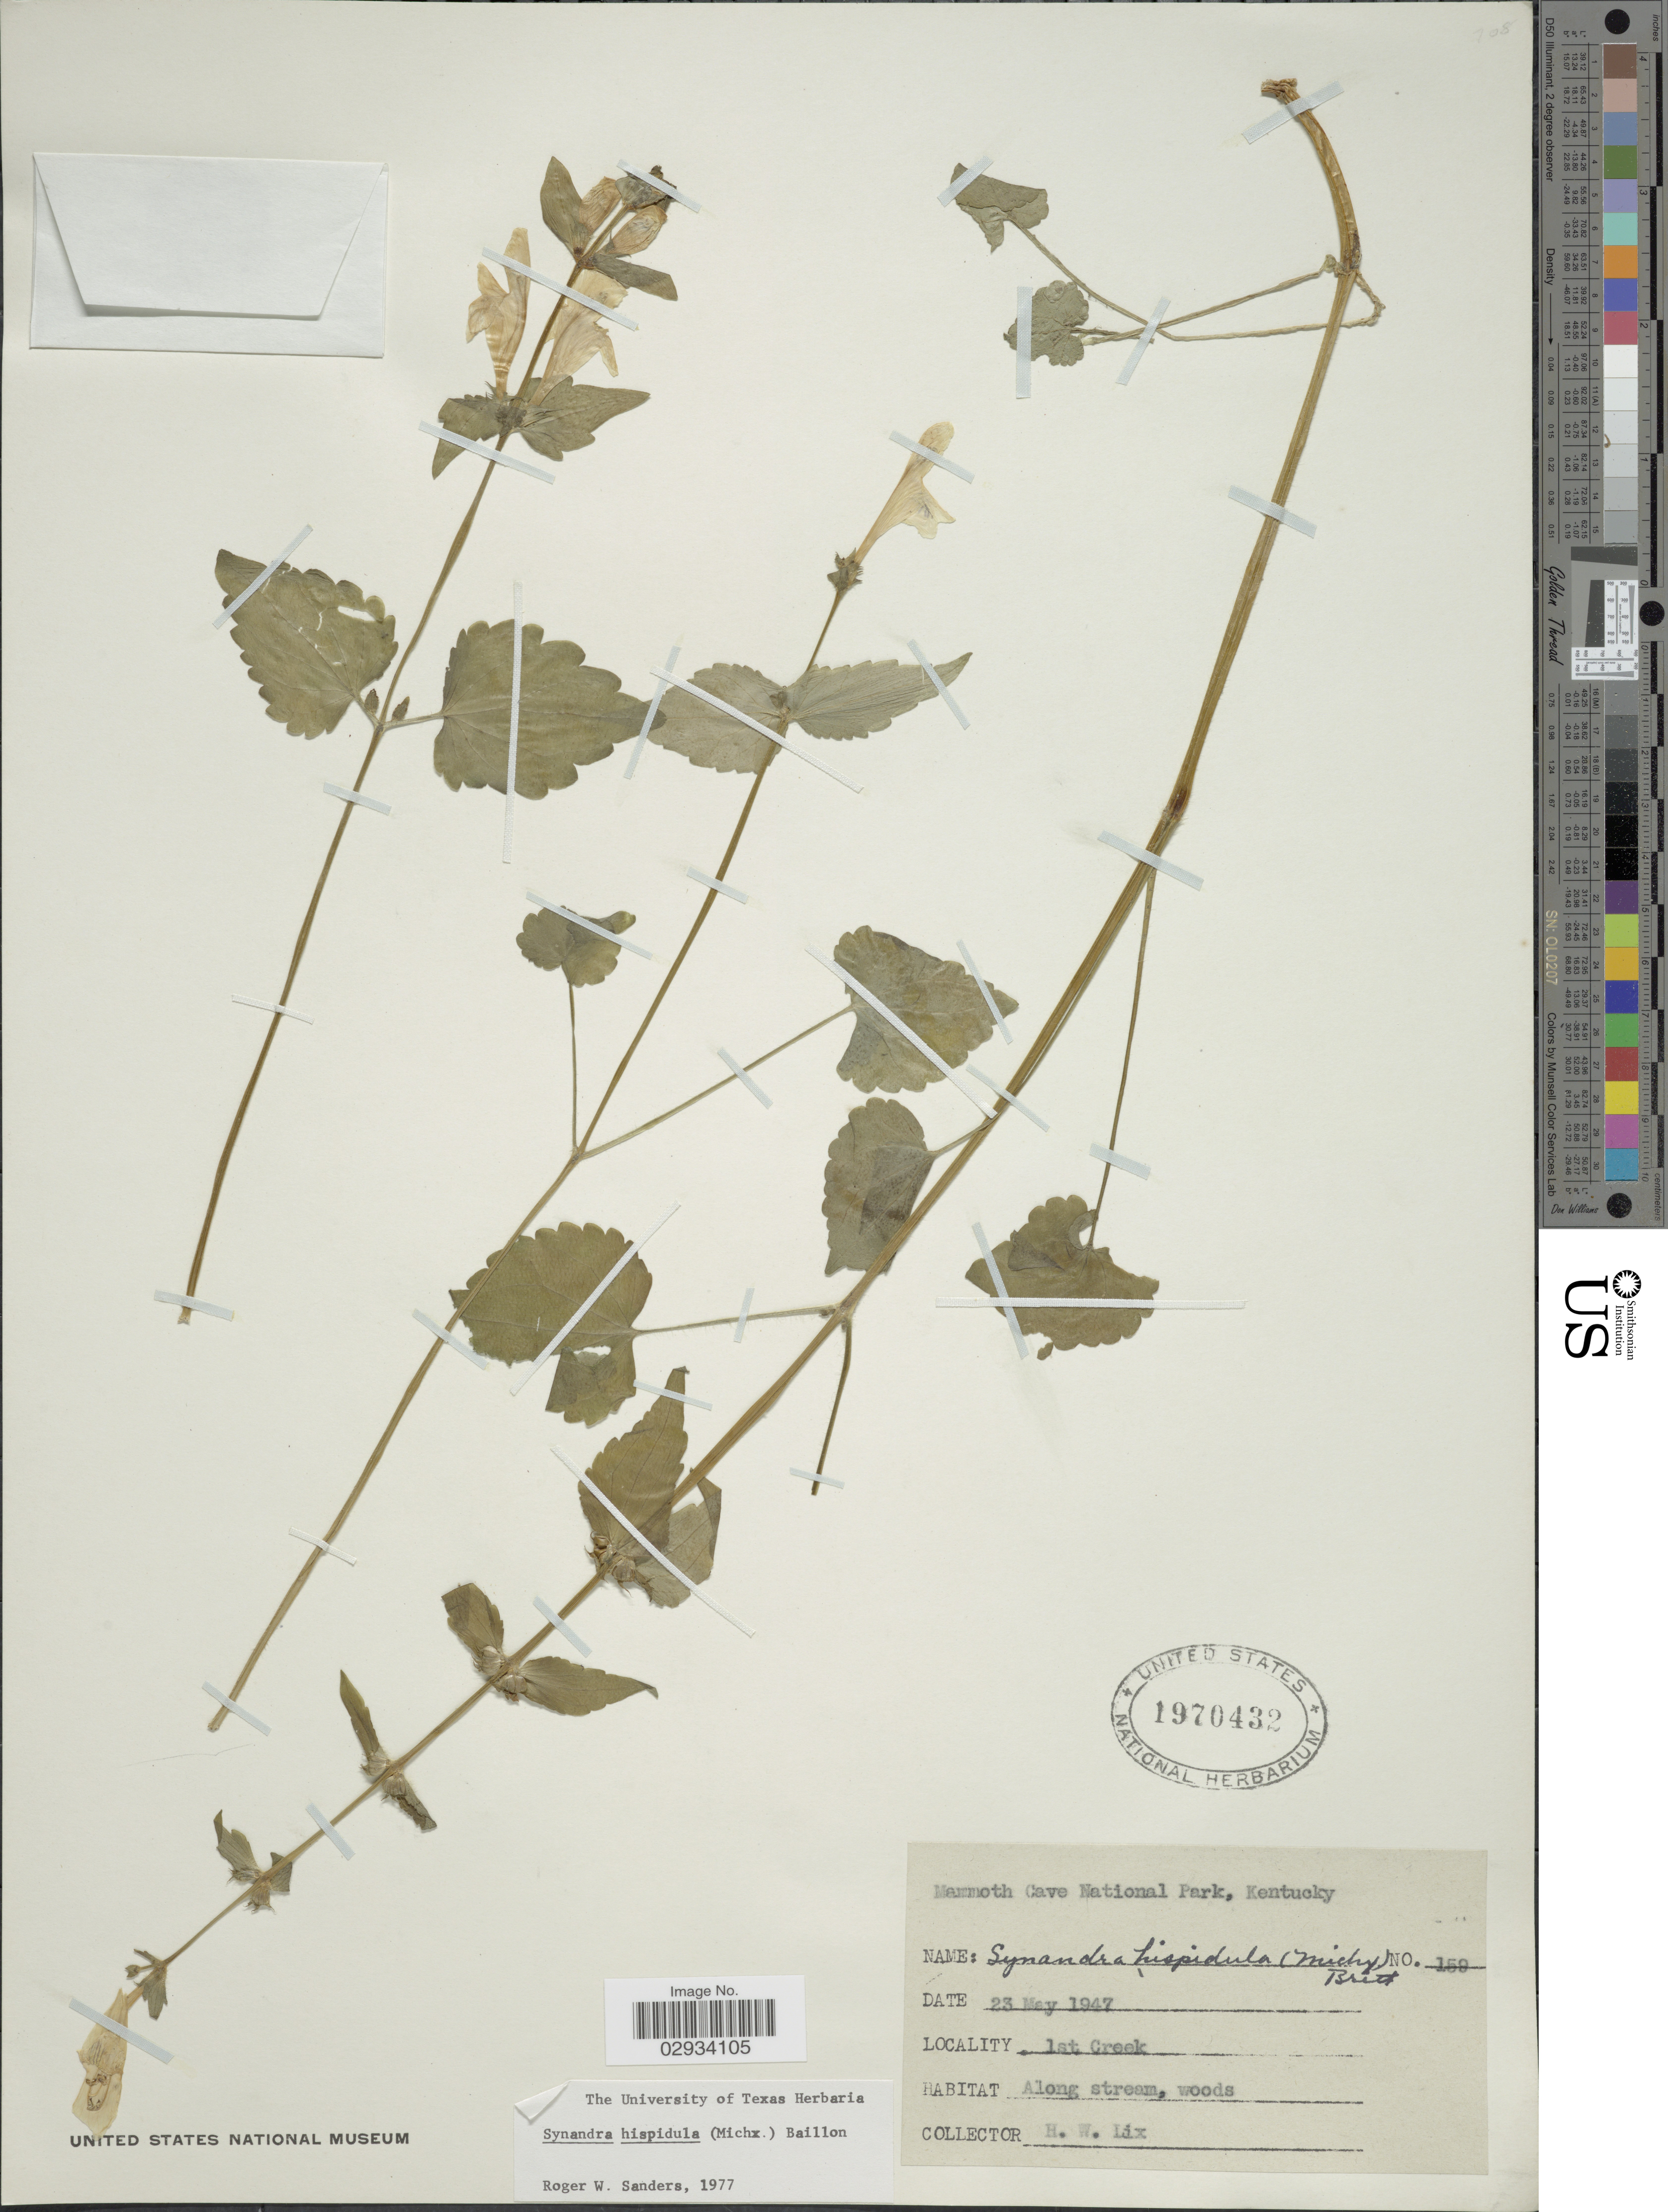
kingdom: Plantae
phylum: Tracheophyta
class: Magnoliopsida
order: Lamiales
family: Lamiaceae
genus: Synandra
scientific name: Synandra hispidula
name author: (Michx.) Baill.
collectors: H. W. Lix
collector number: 159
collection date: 1947-05-23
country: United States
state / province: Kentucky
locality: Mmamoth Cave National Park. 1st Creek.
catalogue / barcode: US 1970432